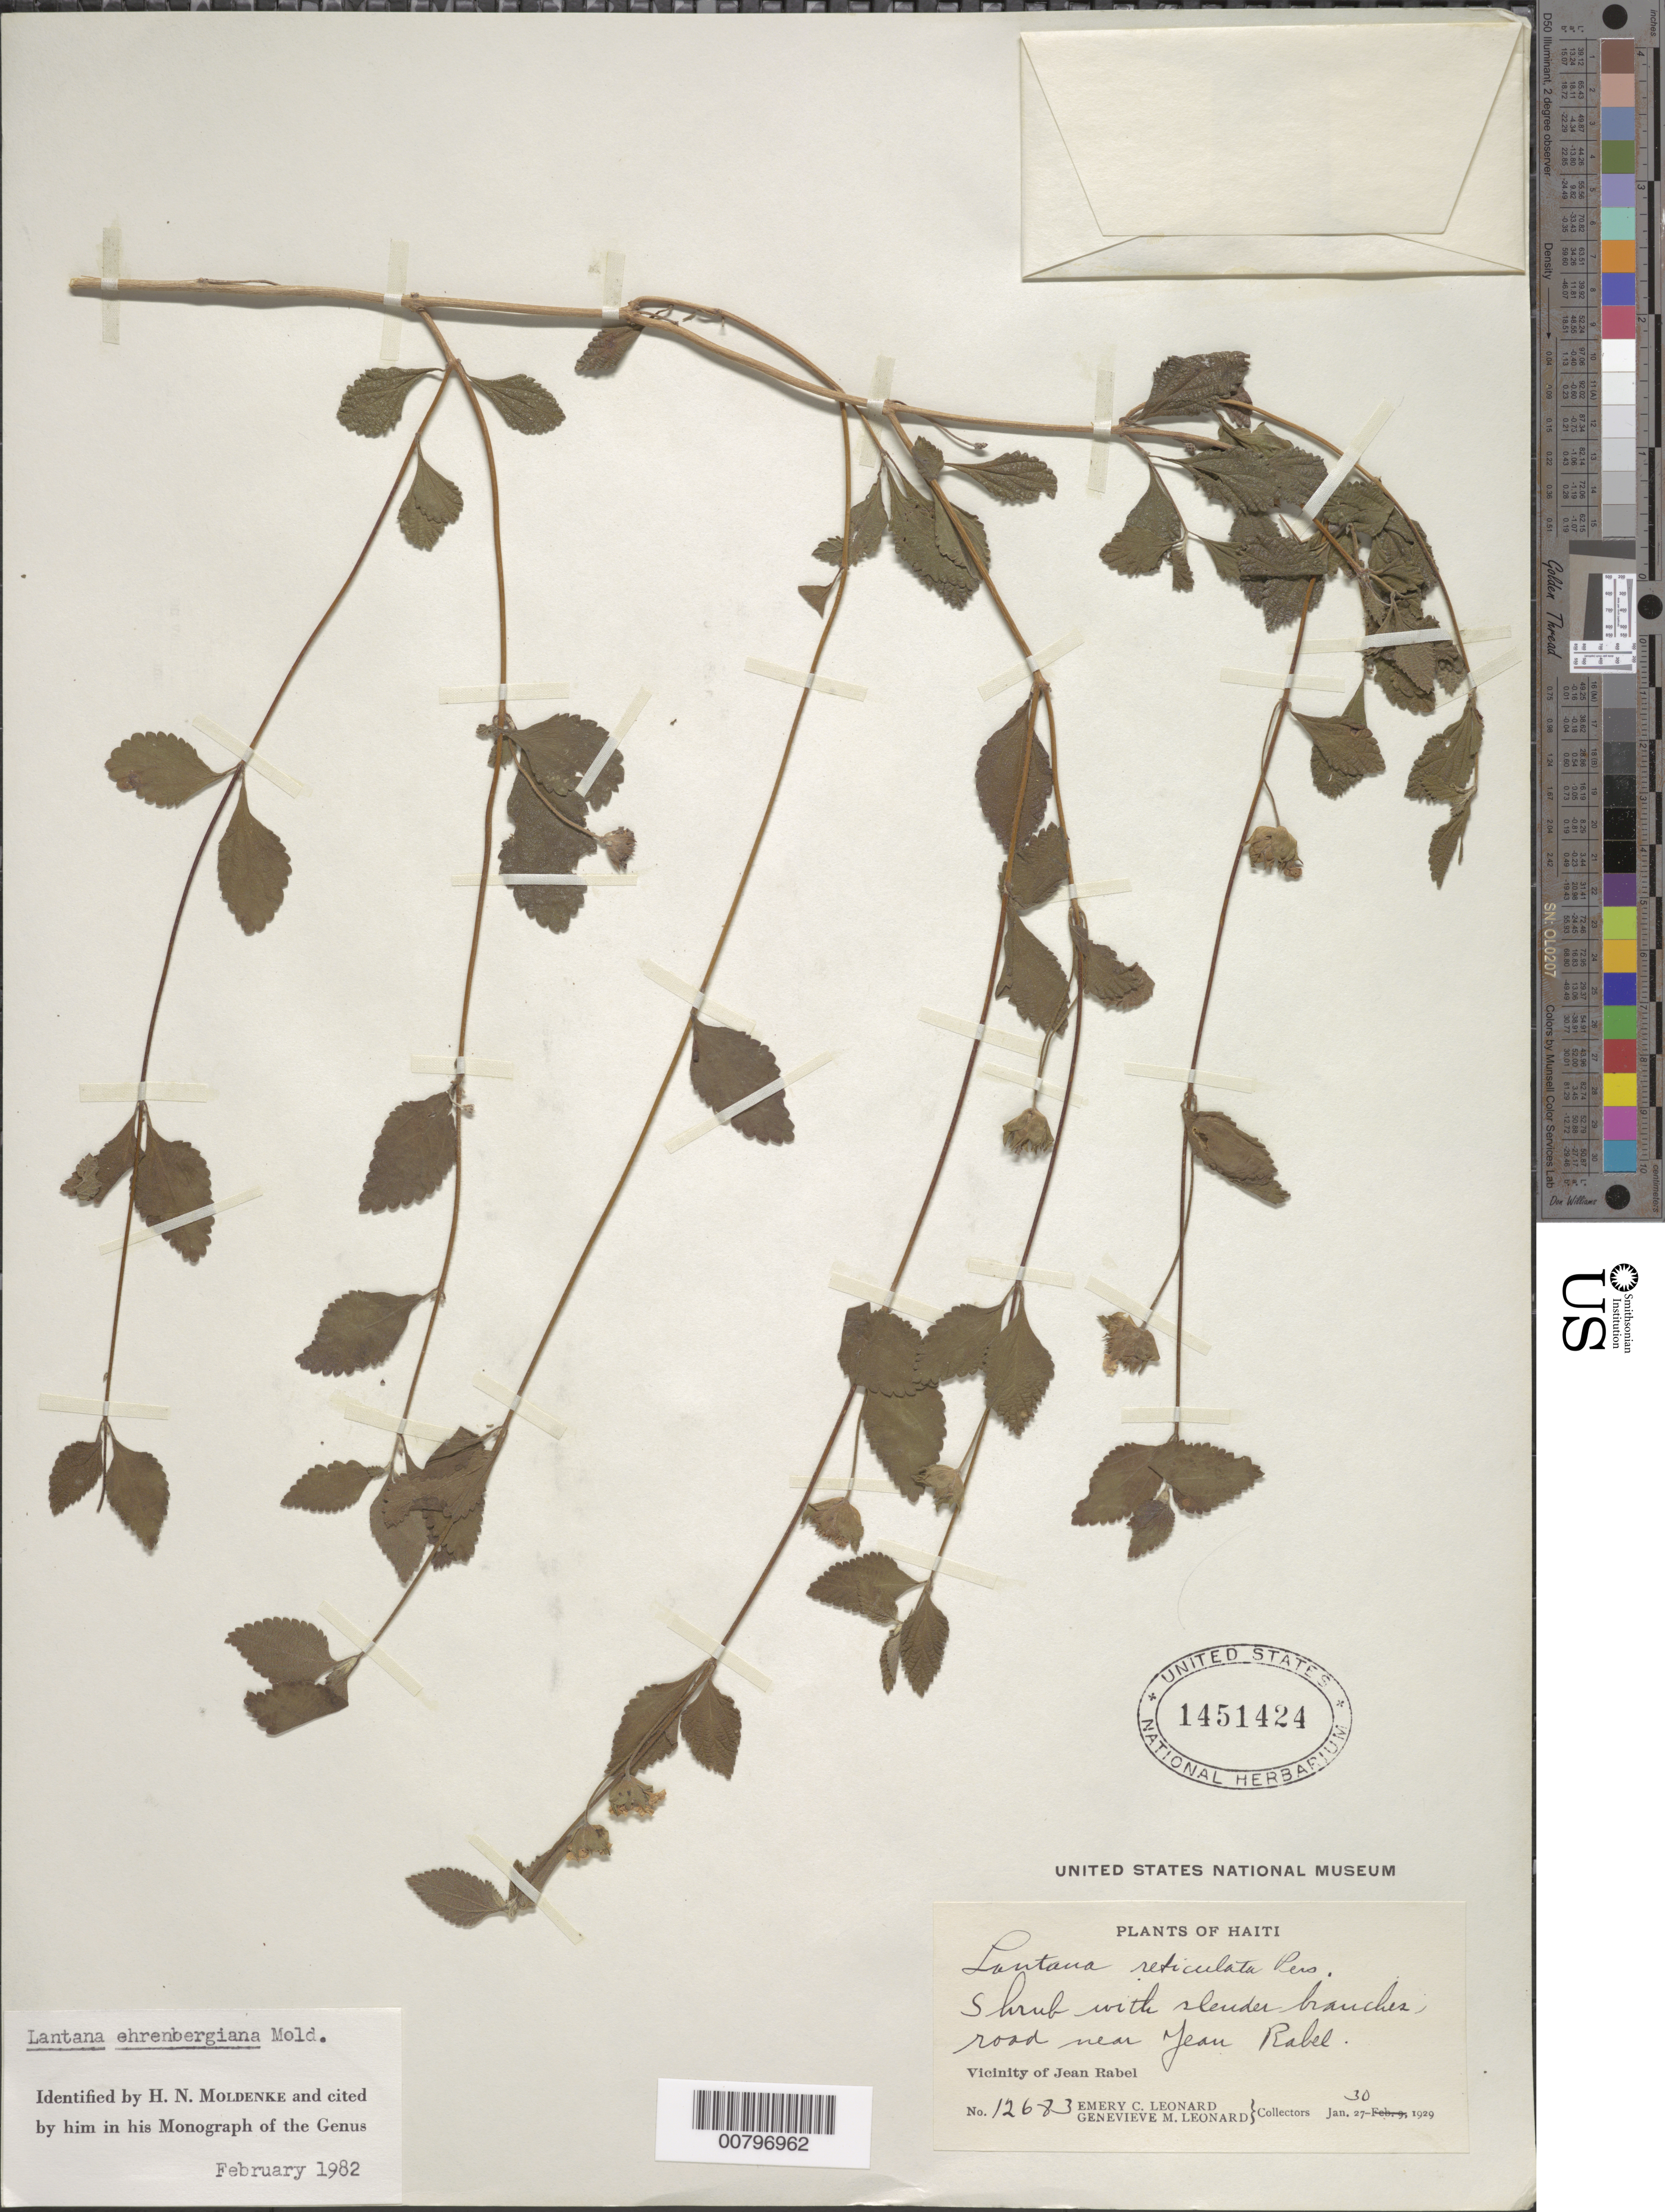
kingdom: Plantae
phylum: Tracheophyta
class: Magnoliopsida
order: Lamiales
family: Verbenaceae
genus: Lantana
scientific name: Lantana ehrenbergiana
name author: Moldenke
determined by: Moldenke, H. N.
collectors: E. C. Leonard & G. M. Leonard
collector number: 12683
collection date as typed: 30 Jan 1929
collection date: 1929-01-30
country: Haiti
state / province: Nord-Ouest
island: Hispaniola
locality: Vicinity of Jean Rabel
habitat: Roadside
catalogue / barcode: US 1451424